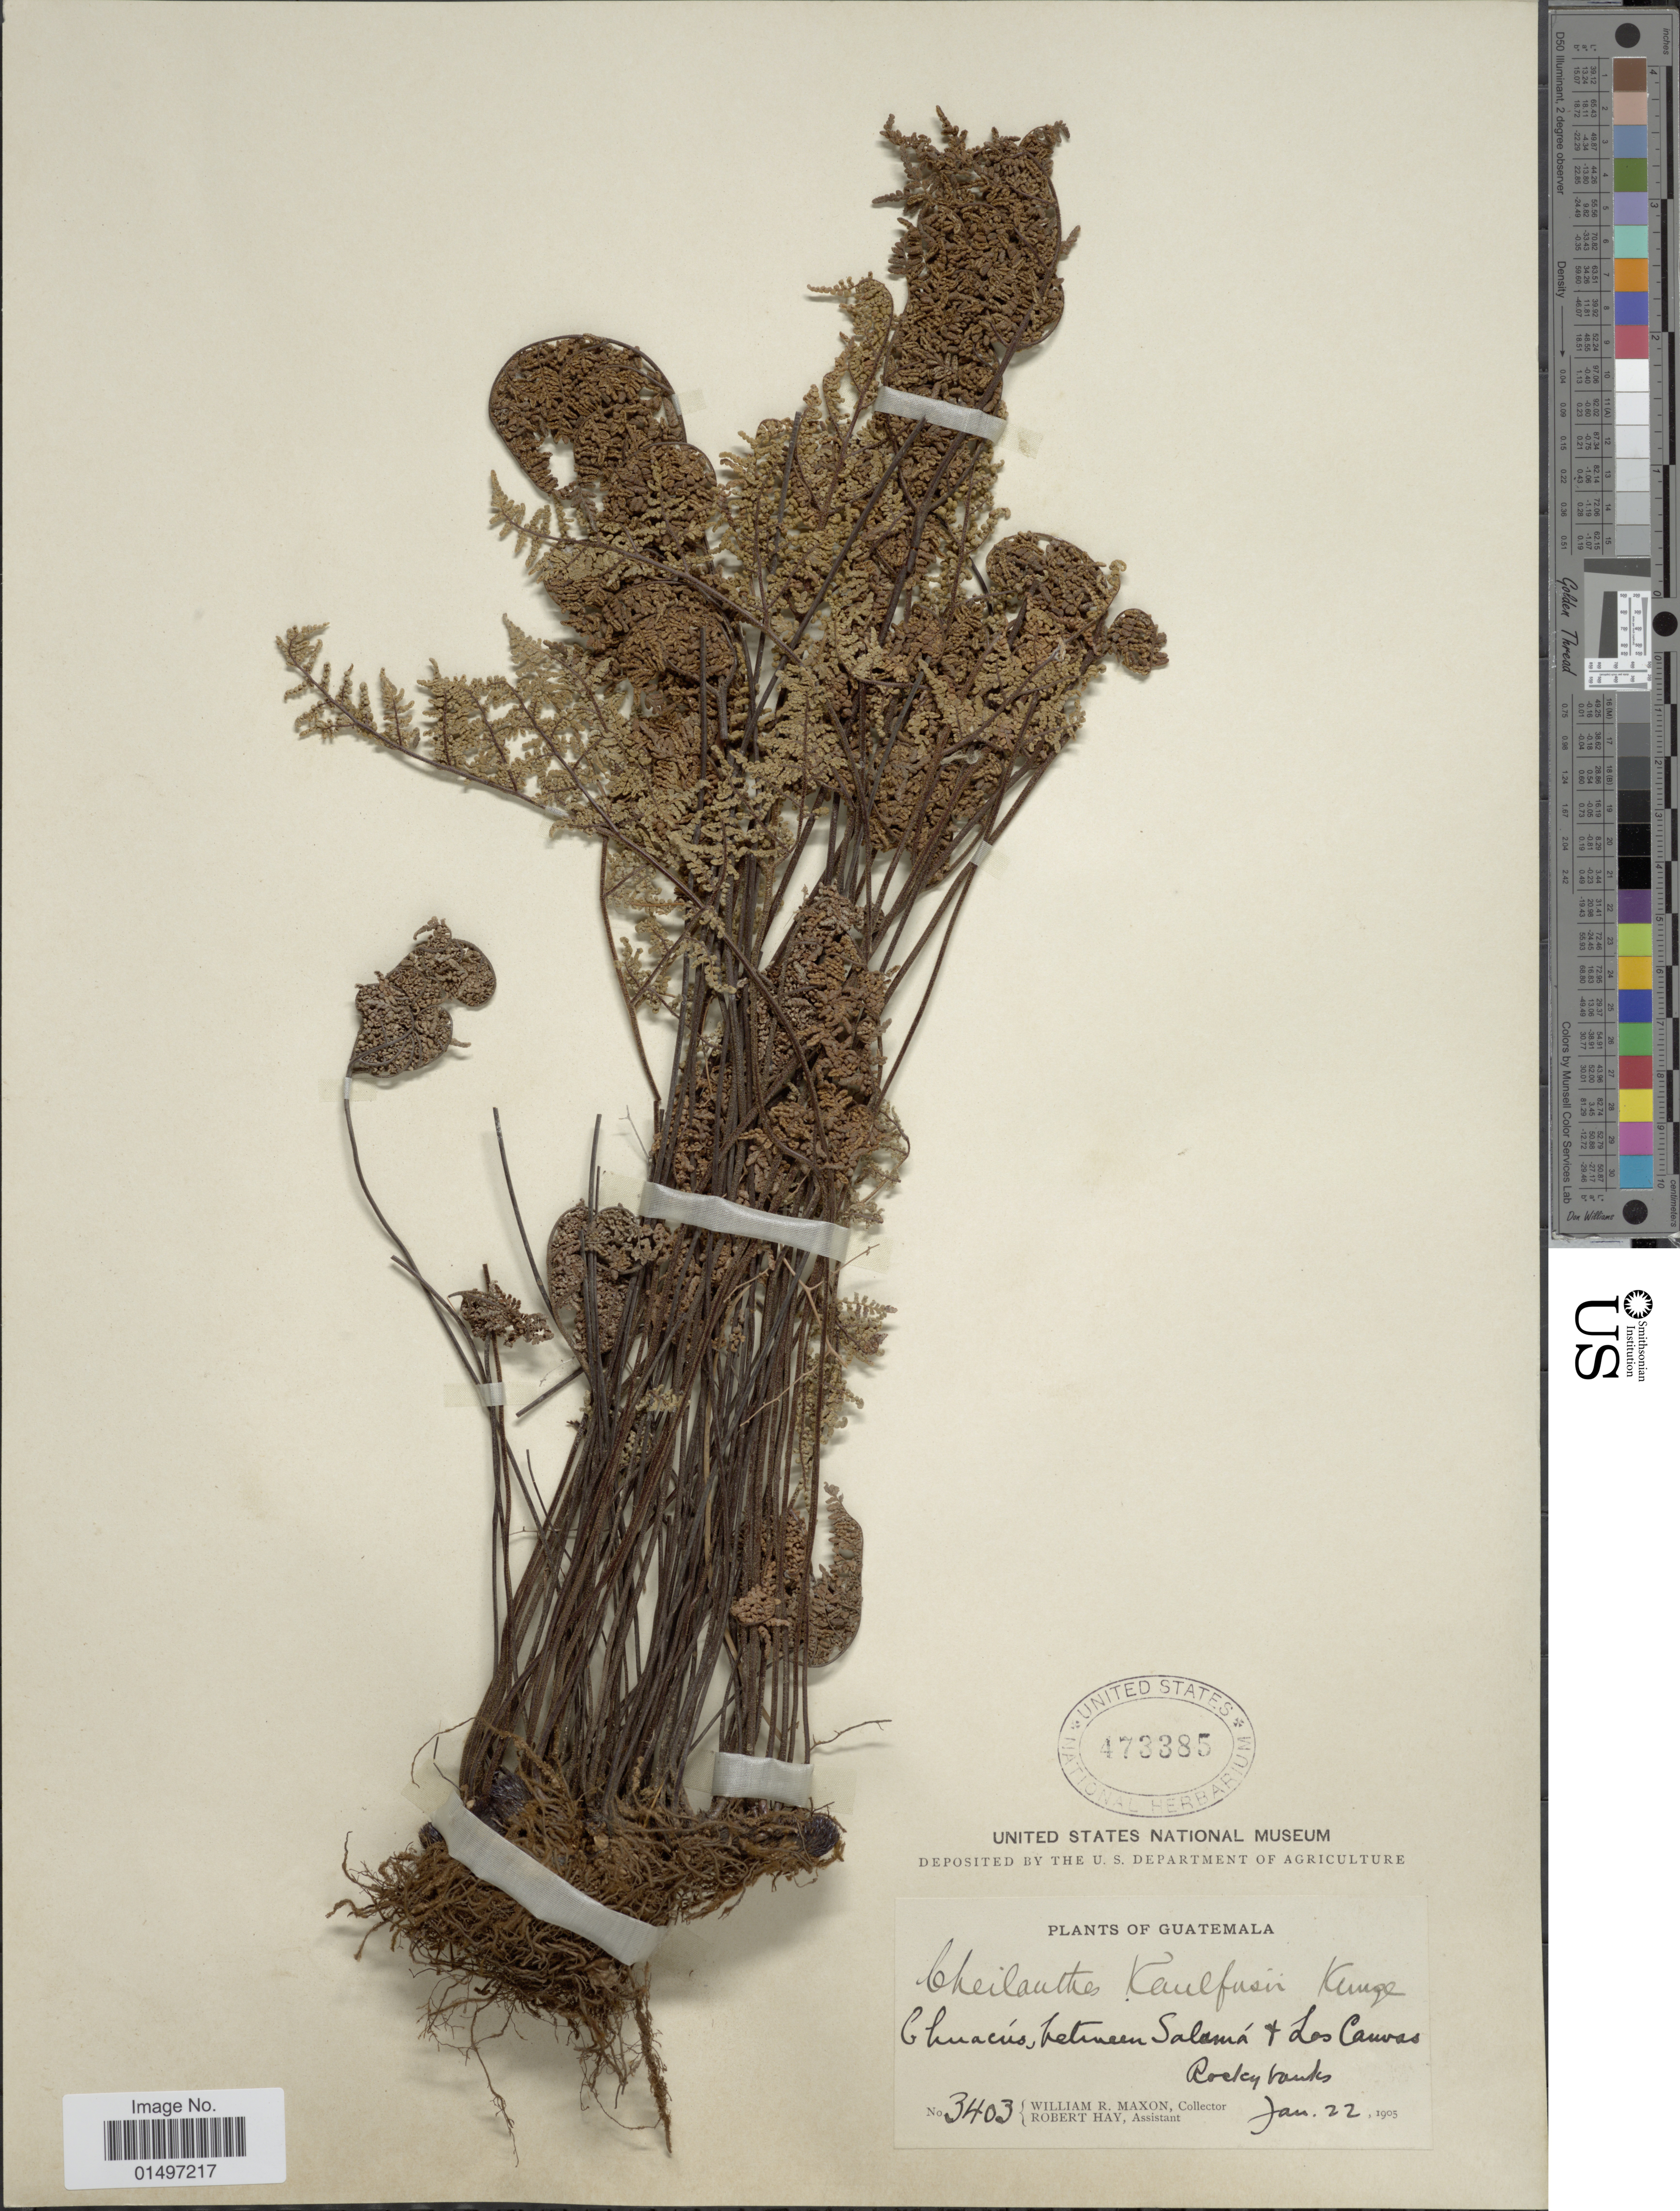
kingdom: Plantae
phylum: Tracheophyta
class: Polypodiopsida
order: Polypodiales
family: Pteridaceae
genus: Gaga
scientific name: Gaga kaulfussii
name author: (Kunze) Fay W. Li & Windham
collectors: W. R. Maxon & R. H. Hay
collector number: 3403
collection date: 1905-01-22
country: Guatemala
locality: Chuacús, between Salamá and Las Canoas. Rocky banks.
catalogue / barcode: US 473385